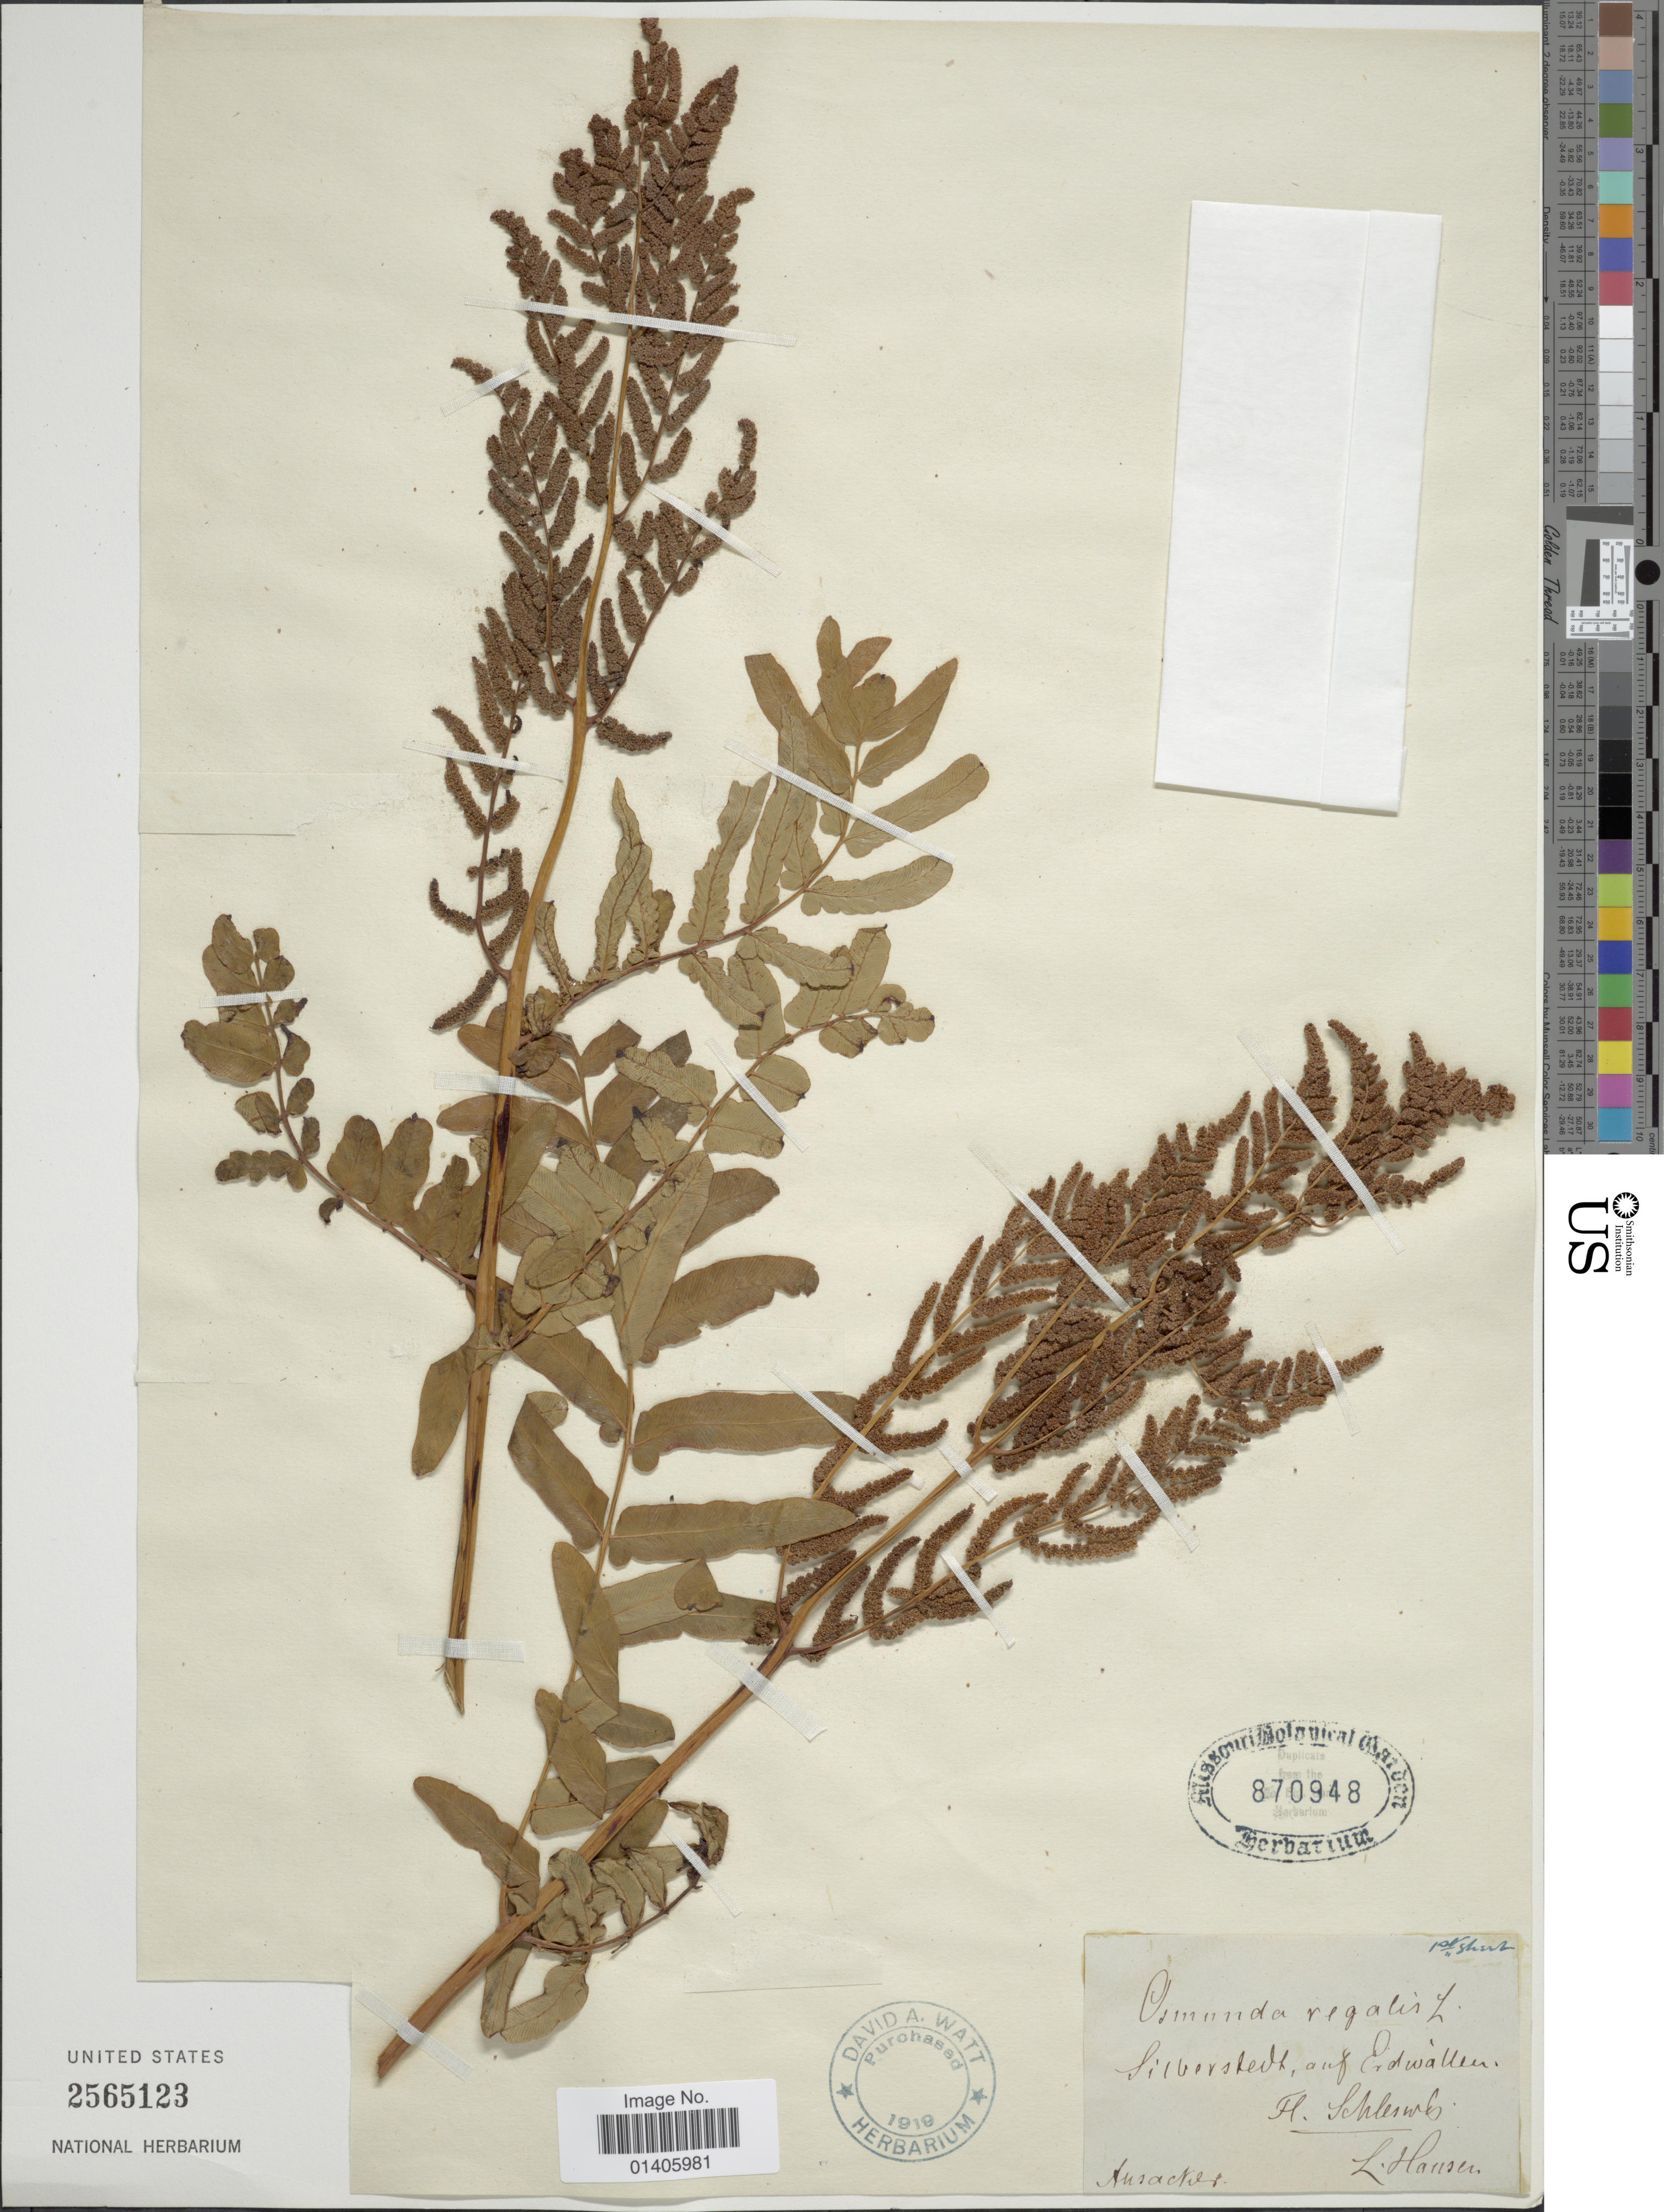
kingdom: Plantae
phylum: Tracheophyta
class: Polypodiopsida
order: Osmundales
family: Osmundaceae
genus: Osmunda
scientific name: Osmunda regalis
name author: L.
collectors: I. Hausen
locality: Silversyedt, auf Eidwallen [interpreted]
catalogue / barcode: US 2565123